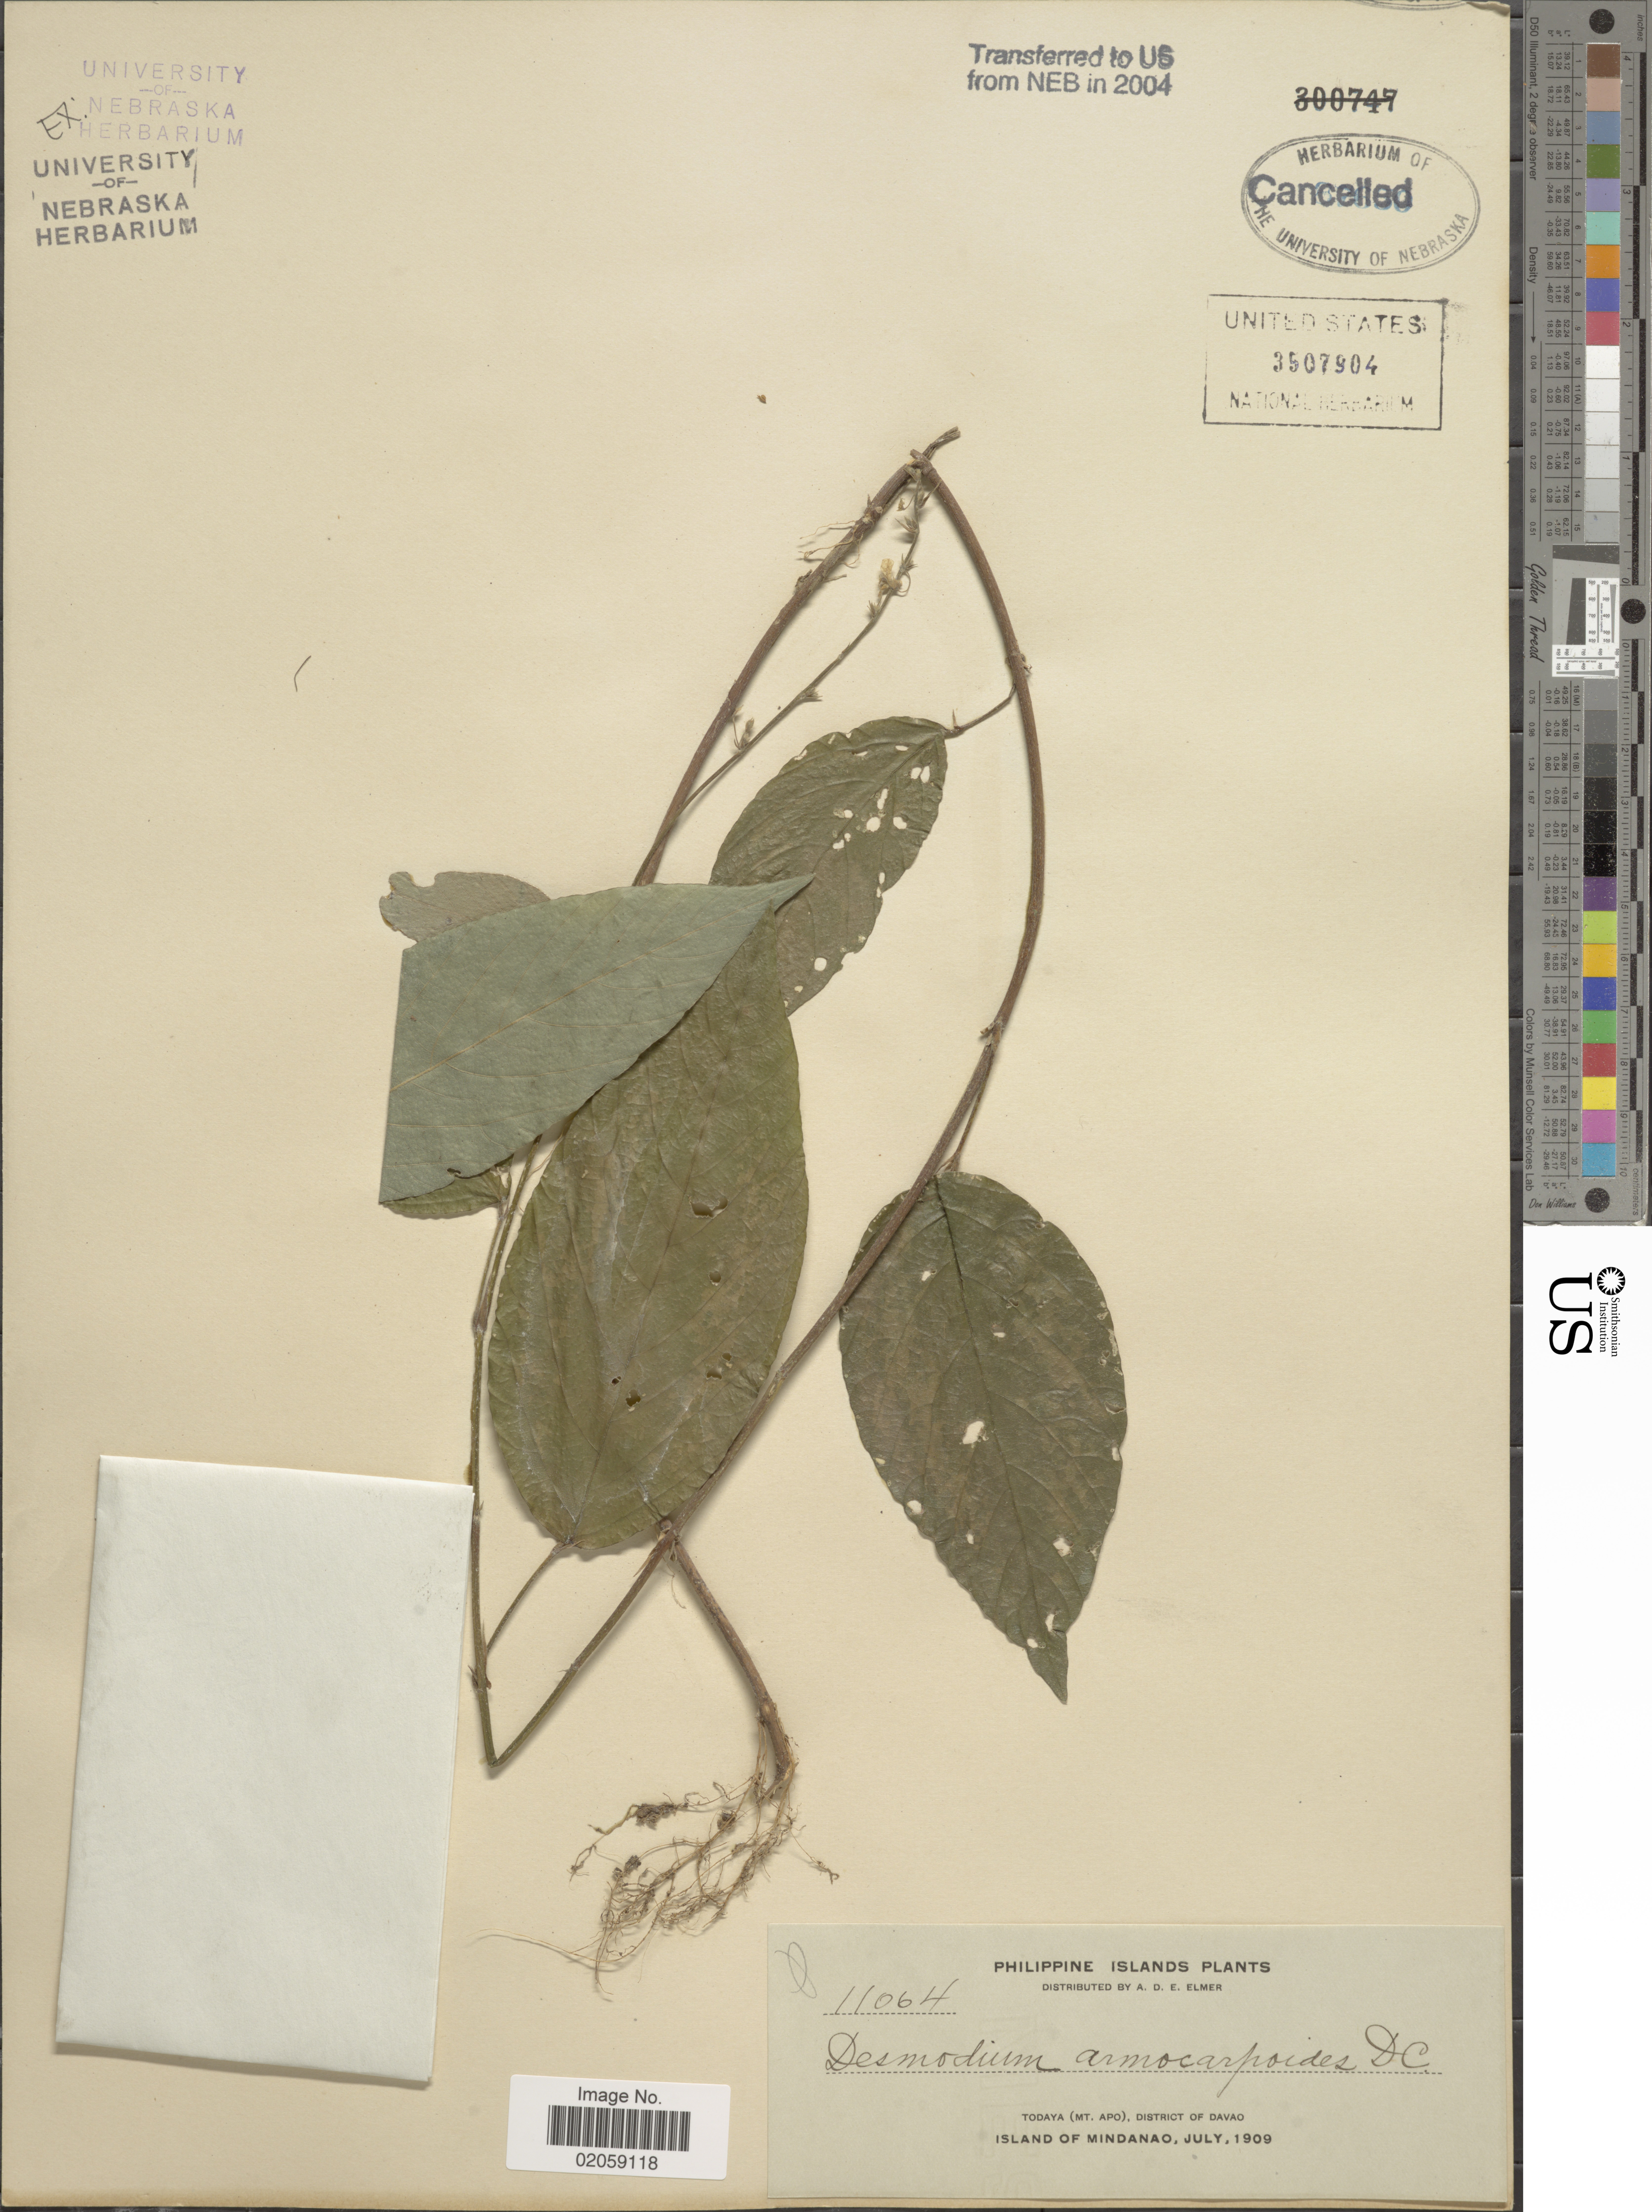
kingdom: Plantae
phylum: Tracheophyta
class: Magnoliopsida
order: Fabales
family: Fabaceae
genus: Hanslia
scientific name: Hanslia ormocarpoides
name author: (DC.) H. Ohashi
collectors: A. D. E. Elmer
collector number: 11064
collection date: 1909-07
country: Philippines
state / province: Davao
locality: Philippine Islands. Todaya (Mt. Apo), District of Davao. Island of Mindanao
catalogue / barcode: US 3507904